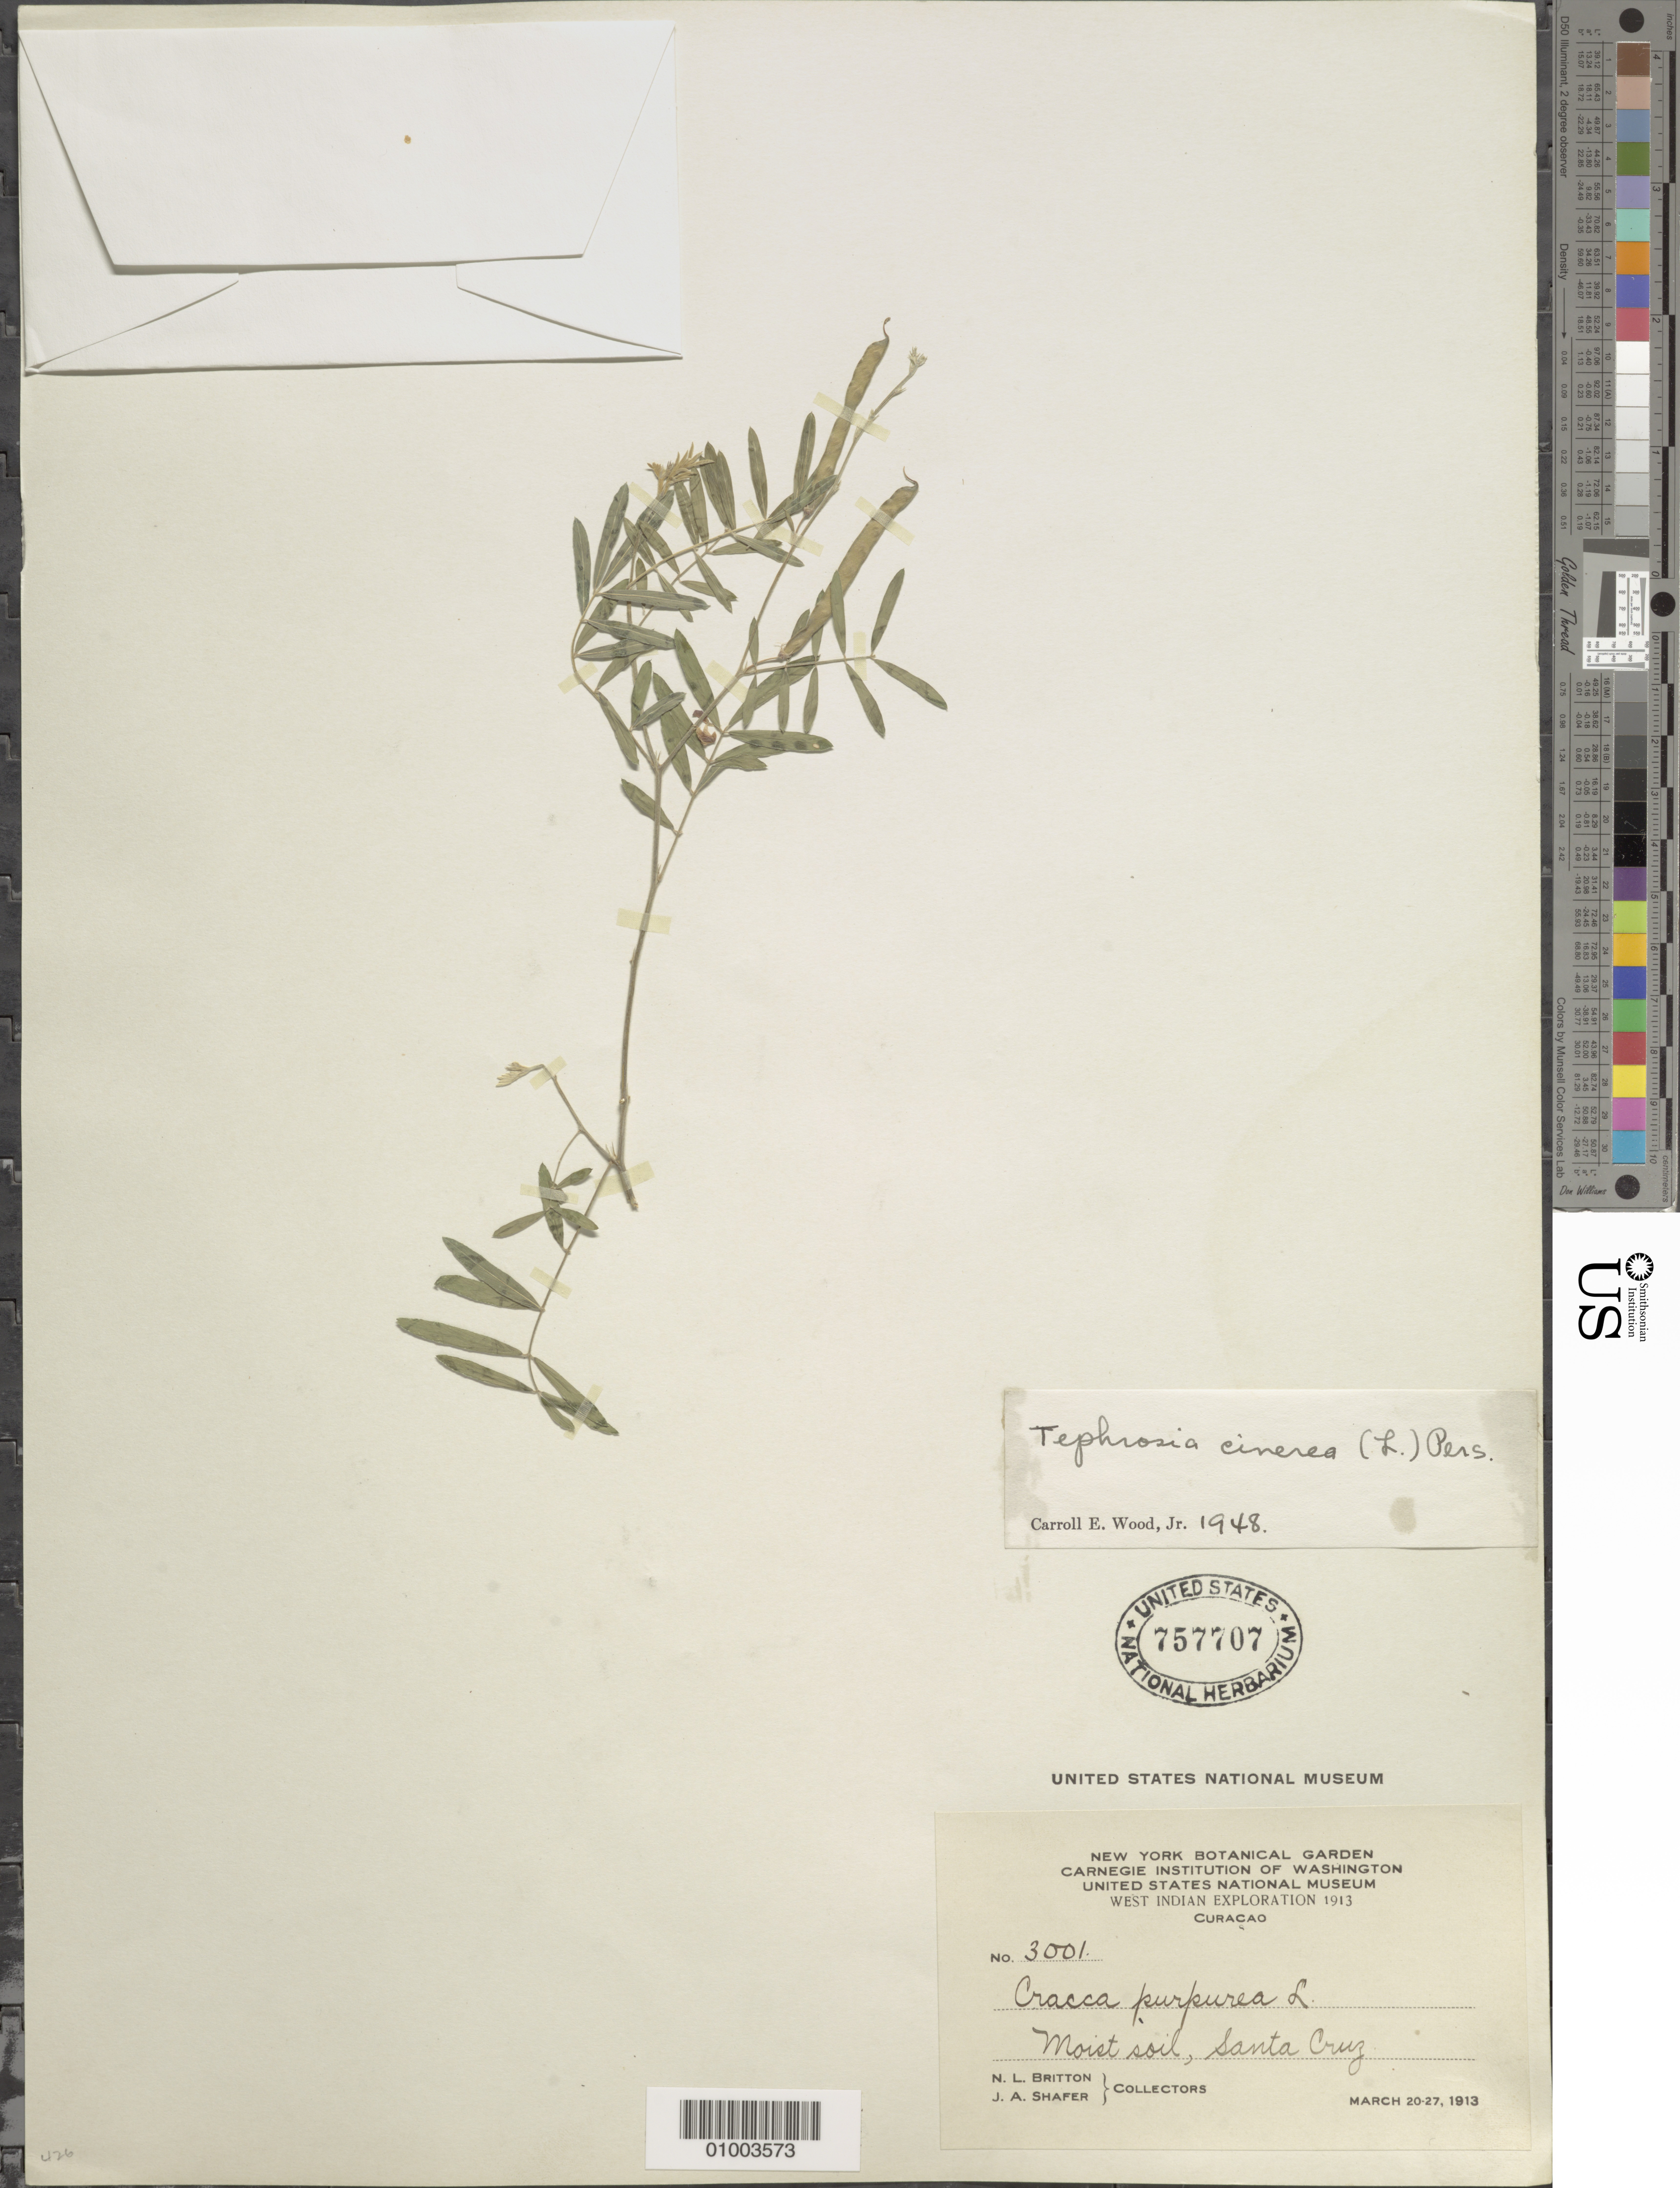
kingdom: Plantae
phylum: Tracheophyta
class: Magnoliopsida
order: Fabales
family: Fabaceae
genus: Tephrosia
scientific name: Tephrosia cinerea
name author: (L.) Pers.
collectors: N. Britton & J. A. Shafer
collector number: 3001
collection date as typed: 20 Mar 1913 to 27 Mar 1913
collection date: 1913-03-20/1913-03-27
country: Curaçao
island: Curaçao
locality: Moist Soil , Santa Cruz.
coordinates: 0 N, 0 E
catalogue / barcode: US 757707